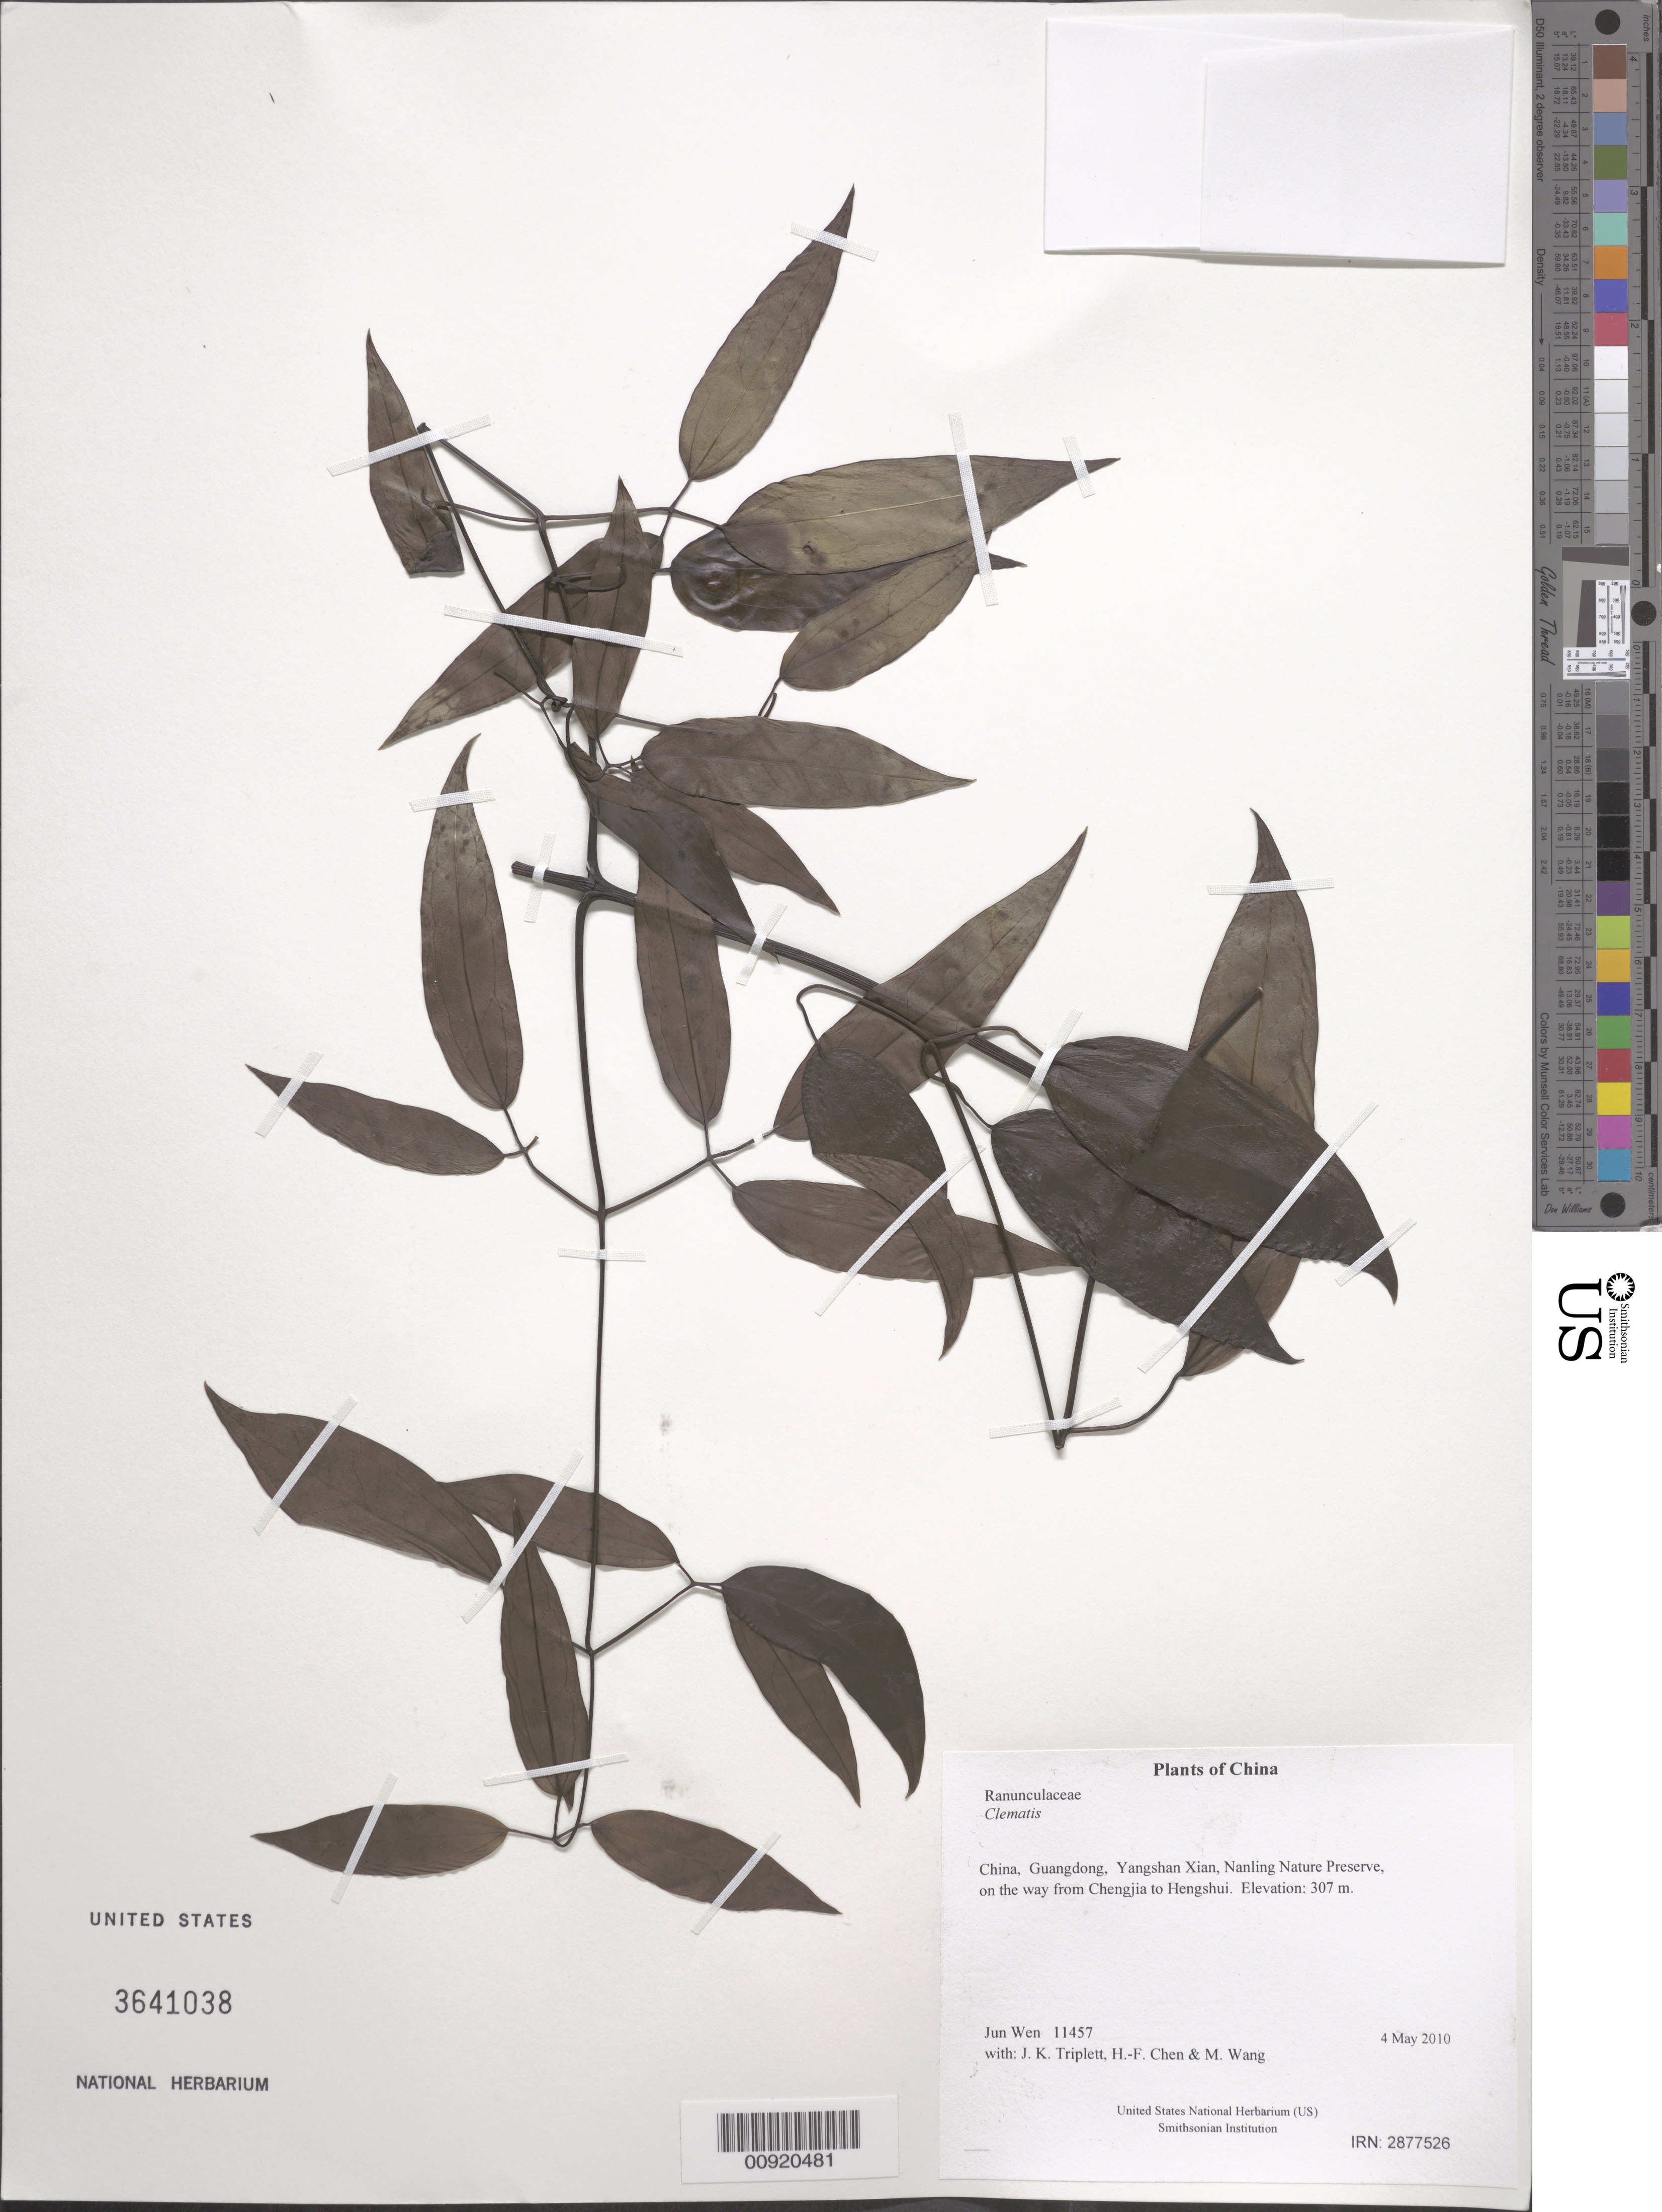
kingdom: Plantae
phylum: Tracheophyta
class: Magnoliopsida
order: Ranunculales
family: Ranunculaceae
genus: Clematis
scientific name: Clematis sp.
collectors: J. Wen, J. K. Triplett, H.-F. Chen & M. Wang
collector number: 11457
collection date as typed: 4 May 2010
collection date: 2010-05-04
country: China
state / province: Guangdong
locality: Yangshan Xian, Nanling Nature Preserve, on the way from Chengjia to Hengshui.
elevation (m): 307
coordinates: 24 50.674 N, 112 52.418 E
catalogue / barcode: US 3641038